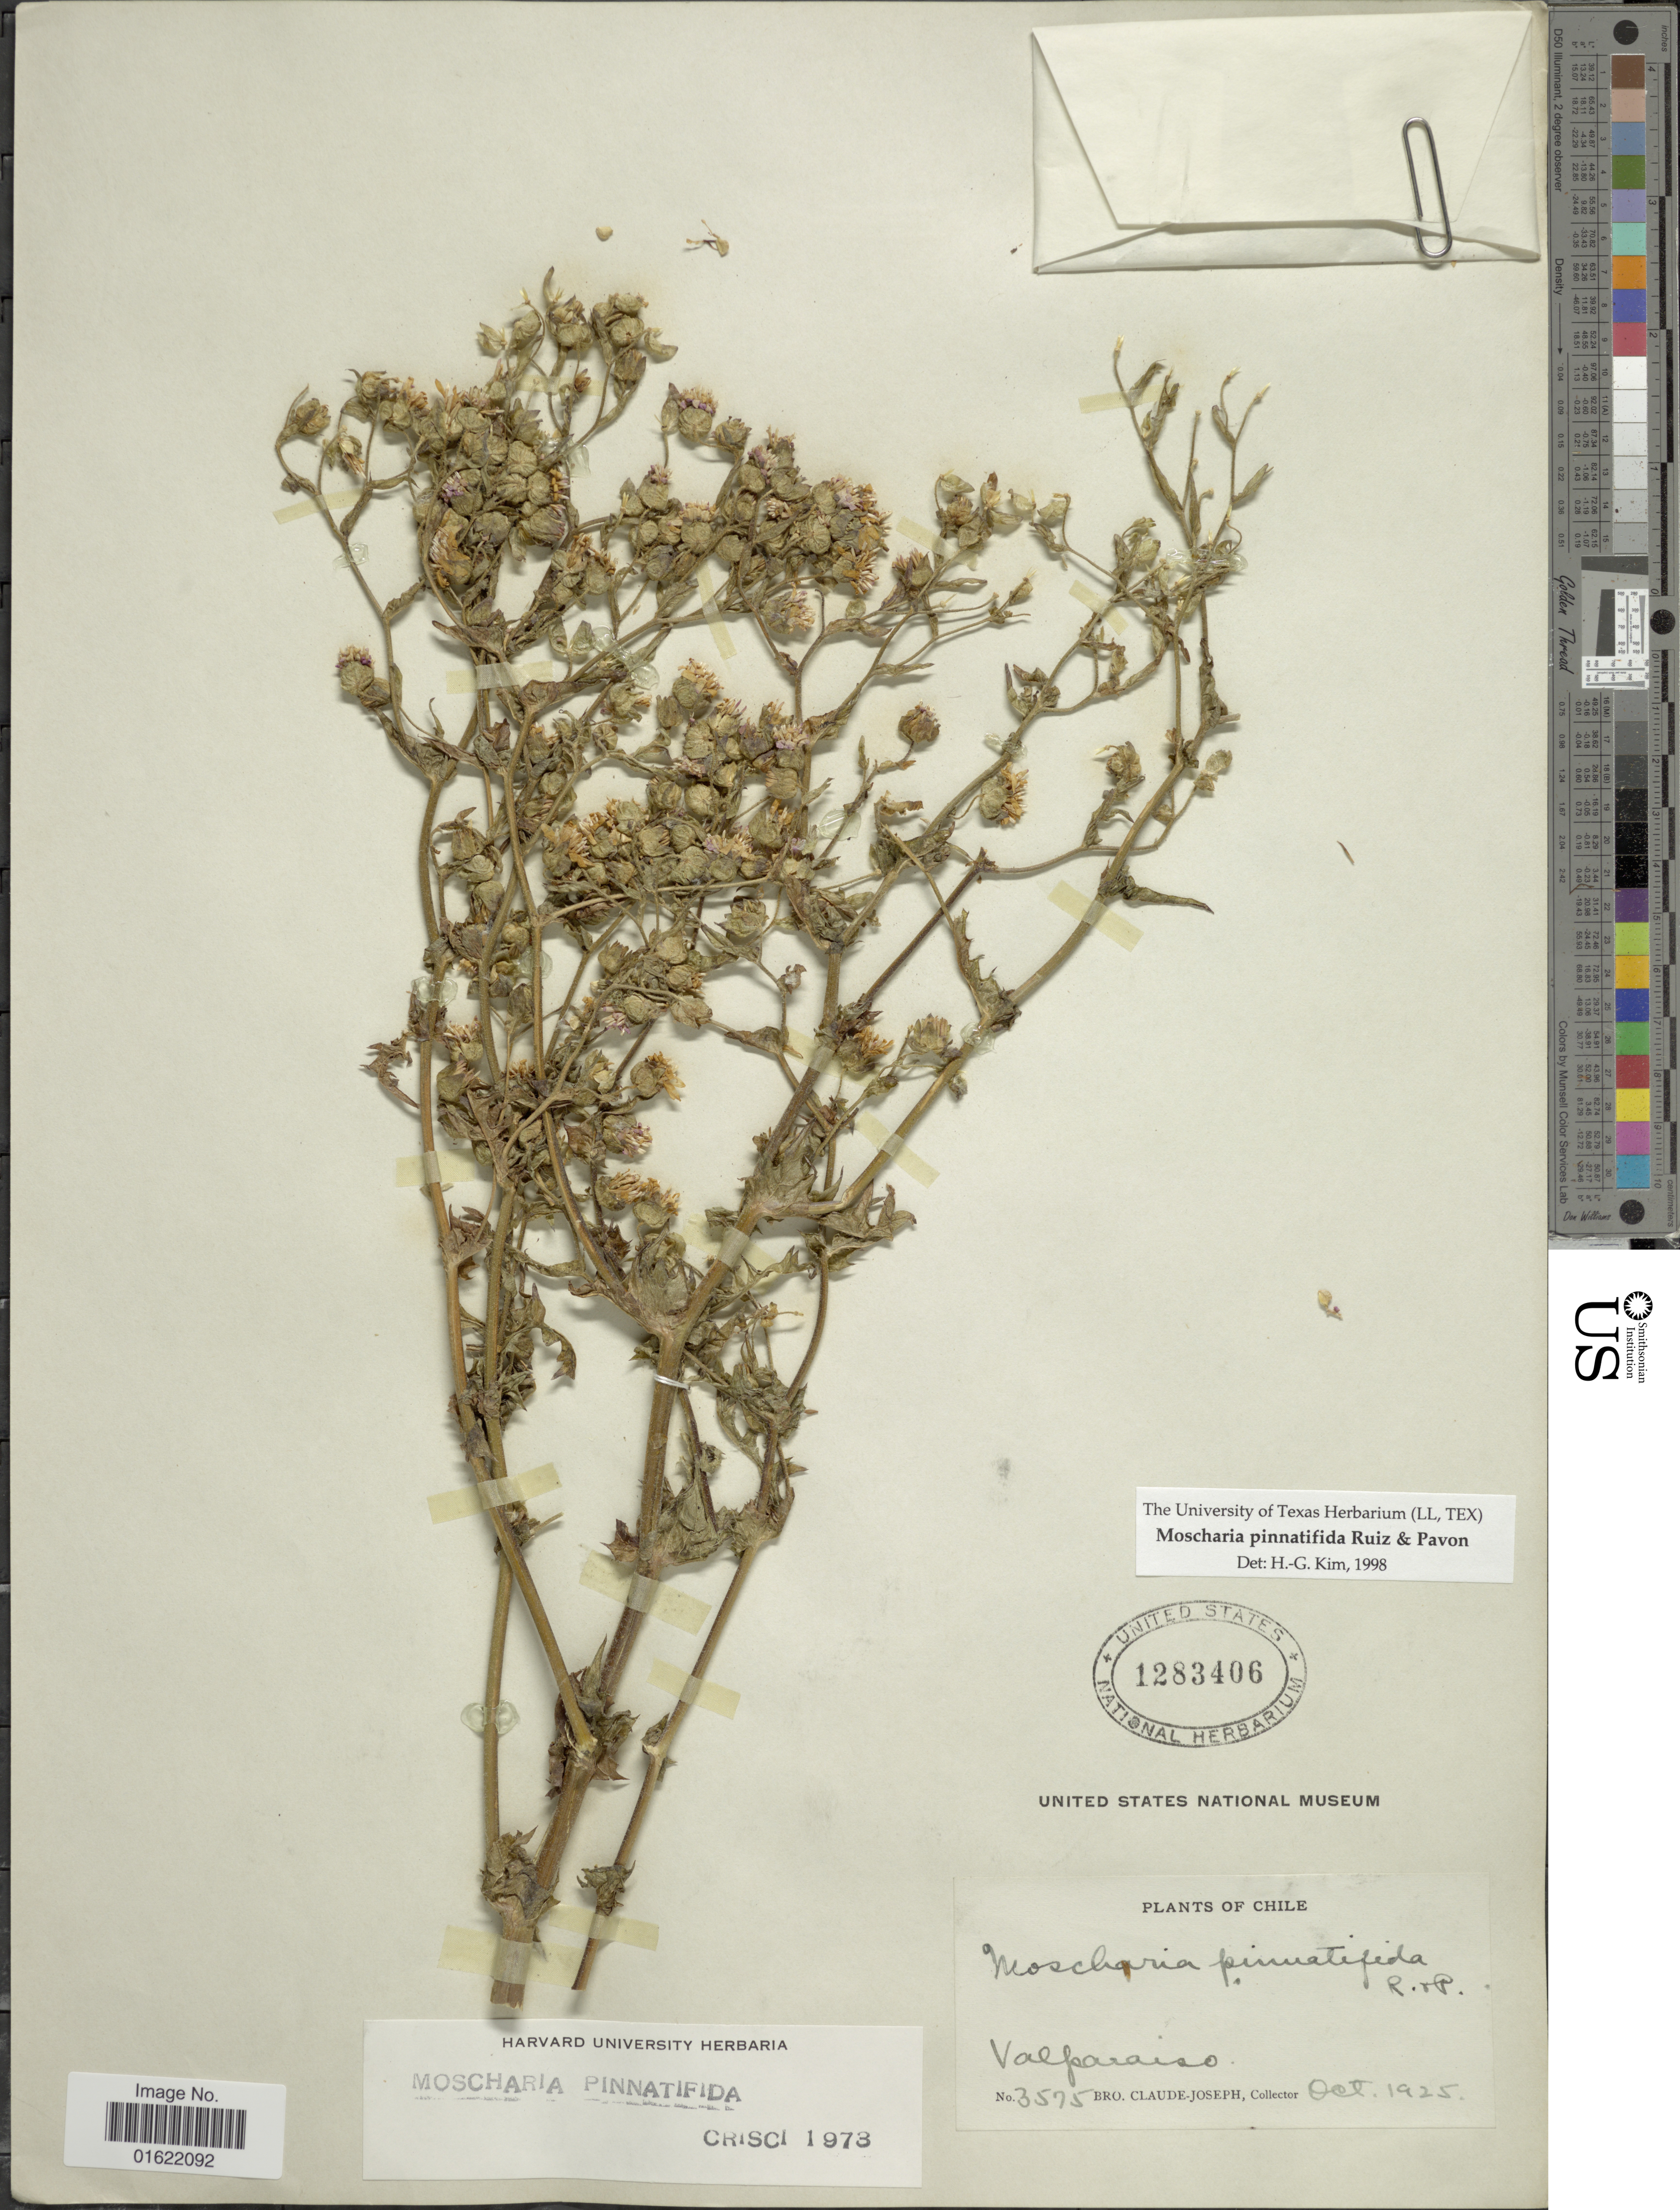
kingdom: Plantae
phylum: Tracheophyta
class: Magnoliopsida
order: Asterales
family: Asteraceae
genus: Moscharia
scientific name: Moscharia pinnatifida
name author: Ruiz & Pav.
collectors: Bro. Claude-Joseph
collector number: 3575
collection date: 1925-10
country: Chile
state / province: Valparaíso (V)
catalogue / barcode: US 1283406